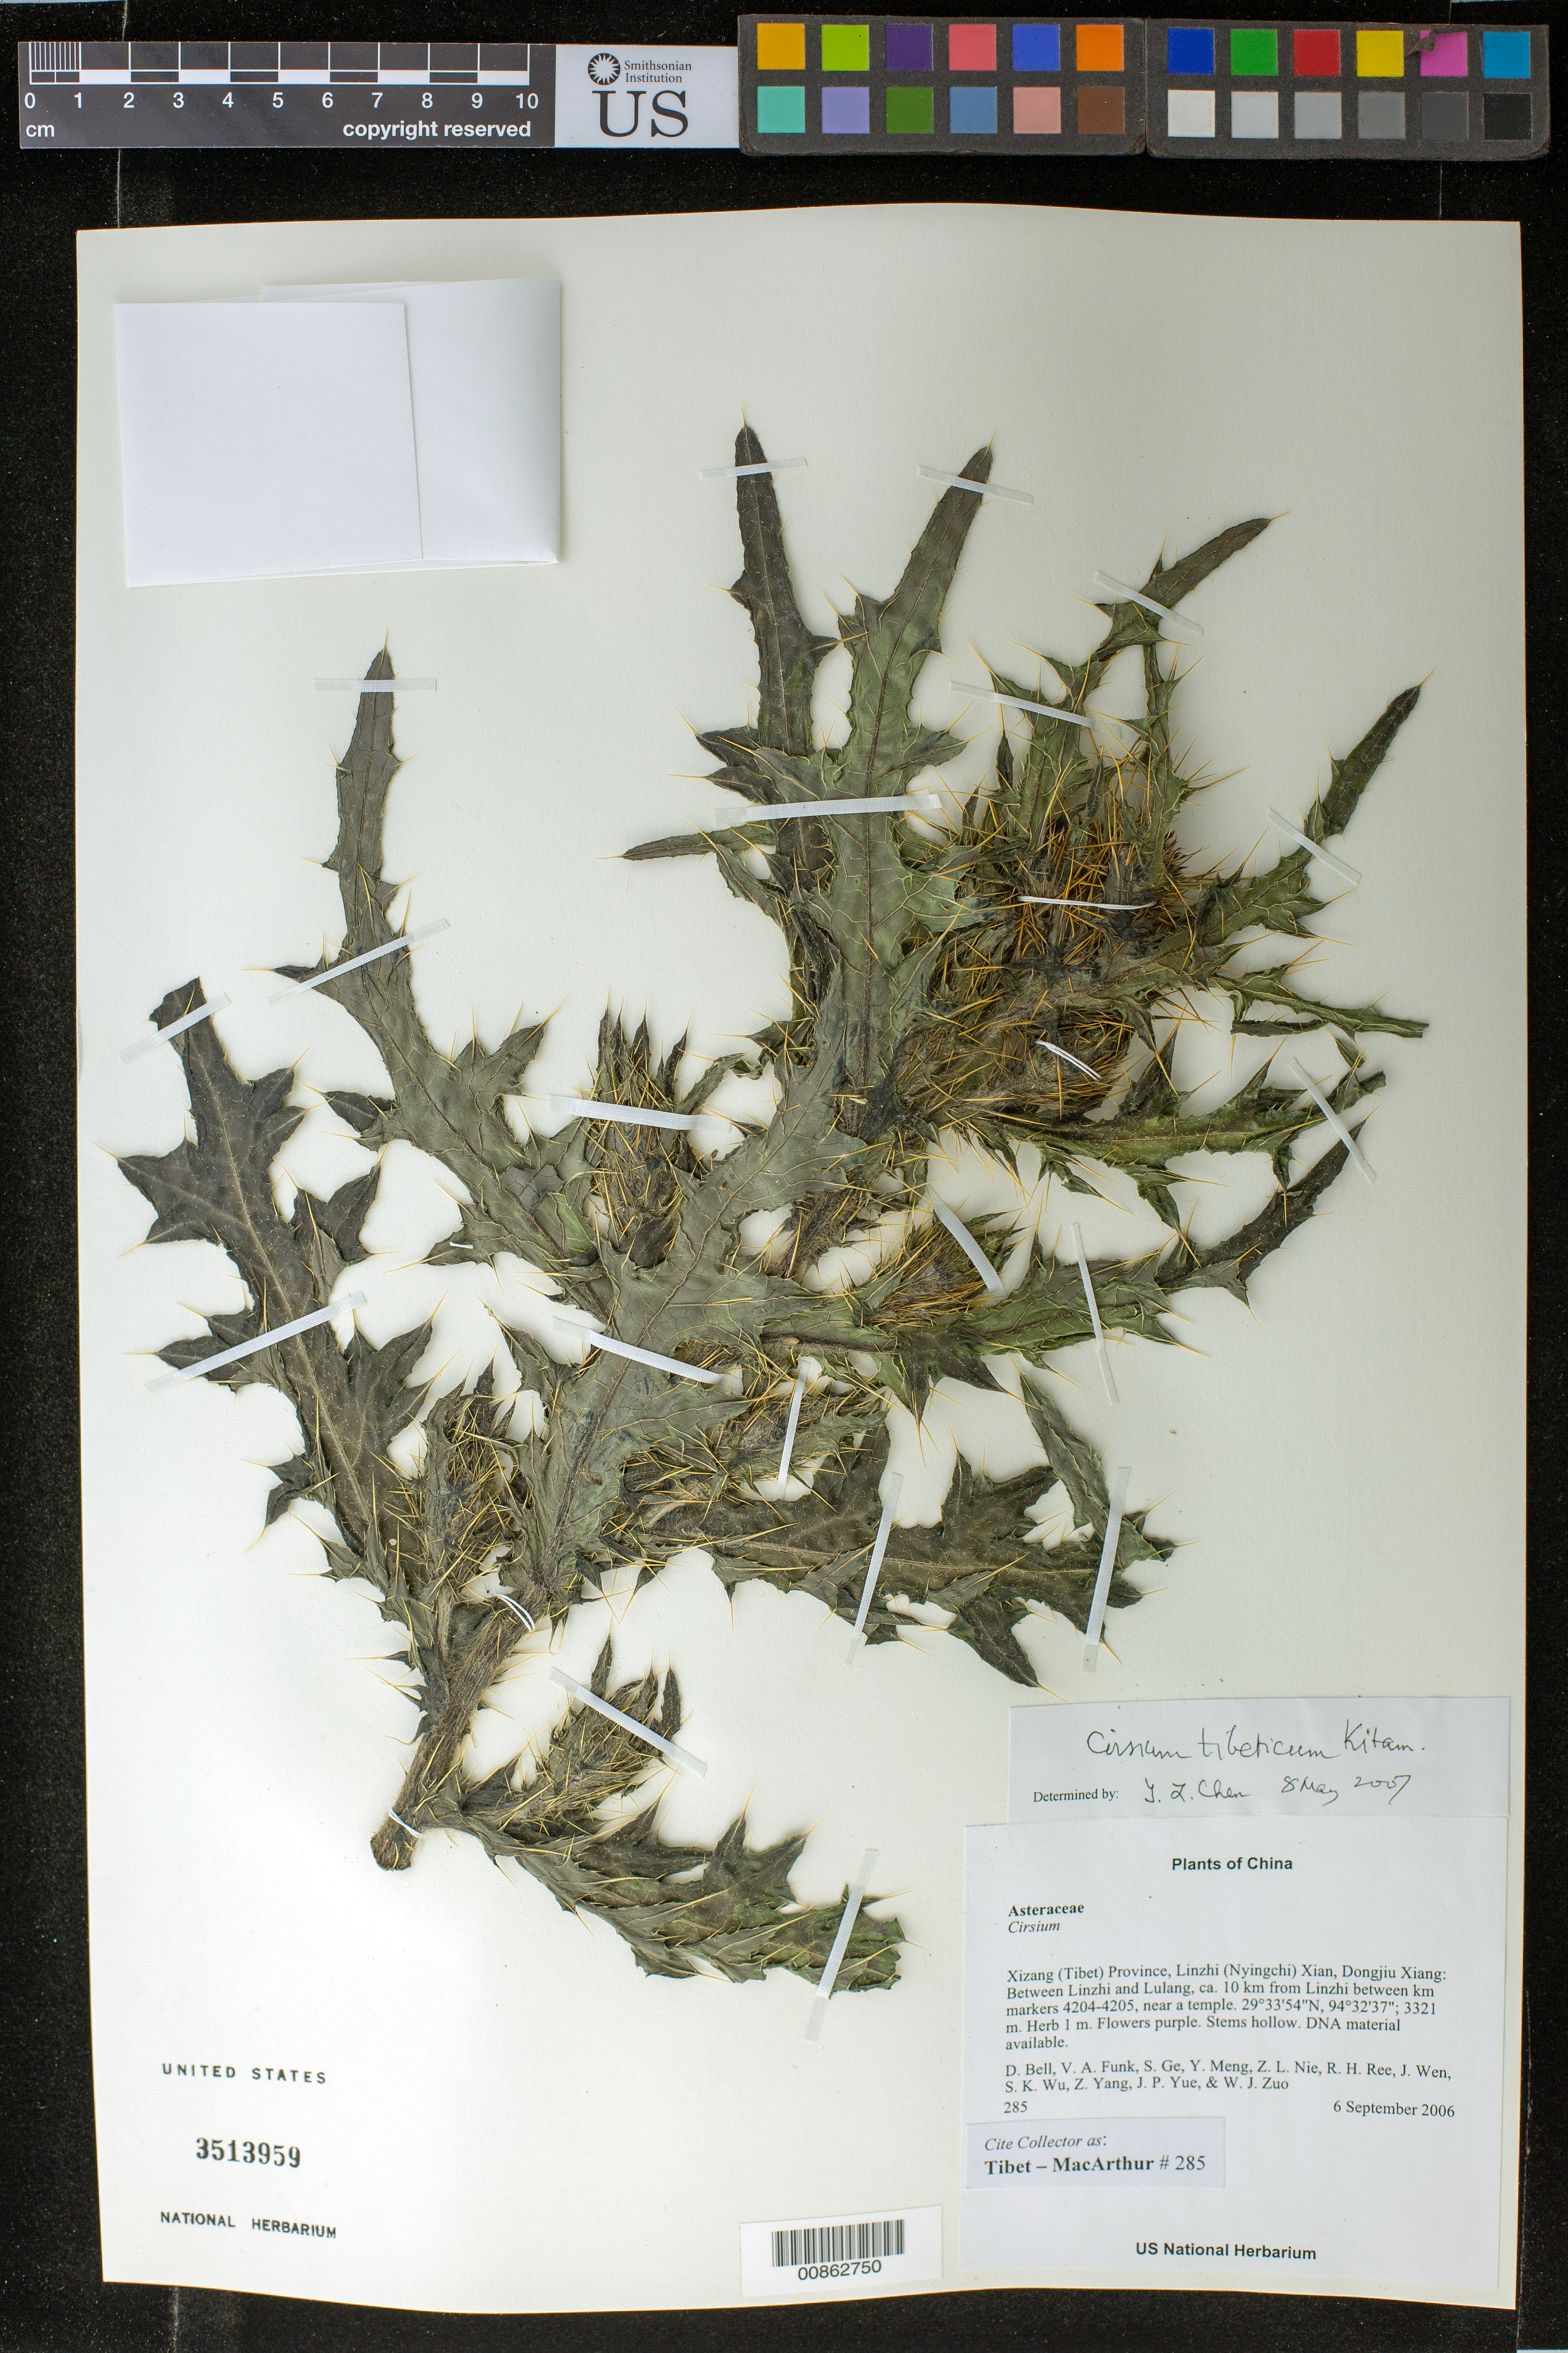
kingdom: Plantae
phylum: Tracheophyta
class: Magnoliopsida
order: Asterales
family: Asteraceae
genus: Cirsium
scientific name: Cirsium tibeticum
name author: Kitam.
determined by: Yilin Chen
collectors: Tibet-MacArthur, D. A. Bell, V. Funk, S. Ge, Y. Meng, Z. Nie, R. Ree, J. Wen, S. K. Wu, Z. Yang, J. Yue & W. Zuo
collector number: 285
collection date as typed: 06 Sep 2006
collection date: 2006-09-06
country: China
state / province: Xizang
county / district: Linzhi (Nyingchi) Xian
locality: Dongjiu Xiang. Between Linzhi and Lulang, ca. 10 km from Linzhi between km markers 4204-4205, near a temple.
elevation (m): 3321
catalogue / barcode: US 3513959